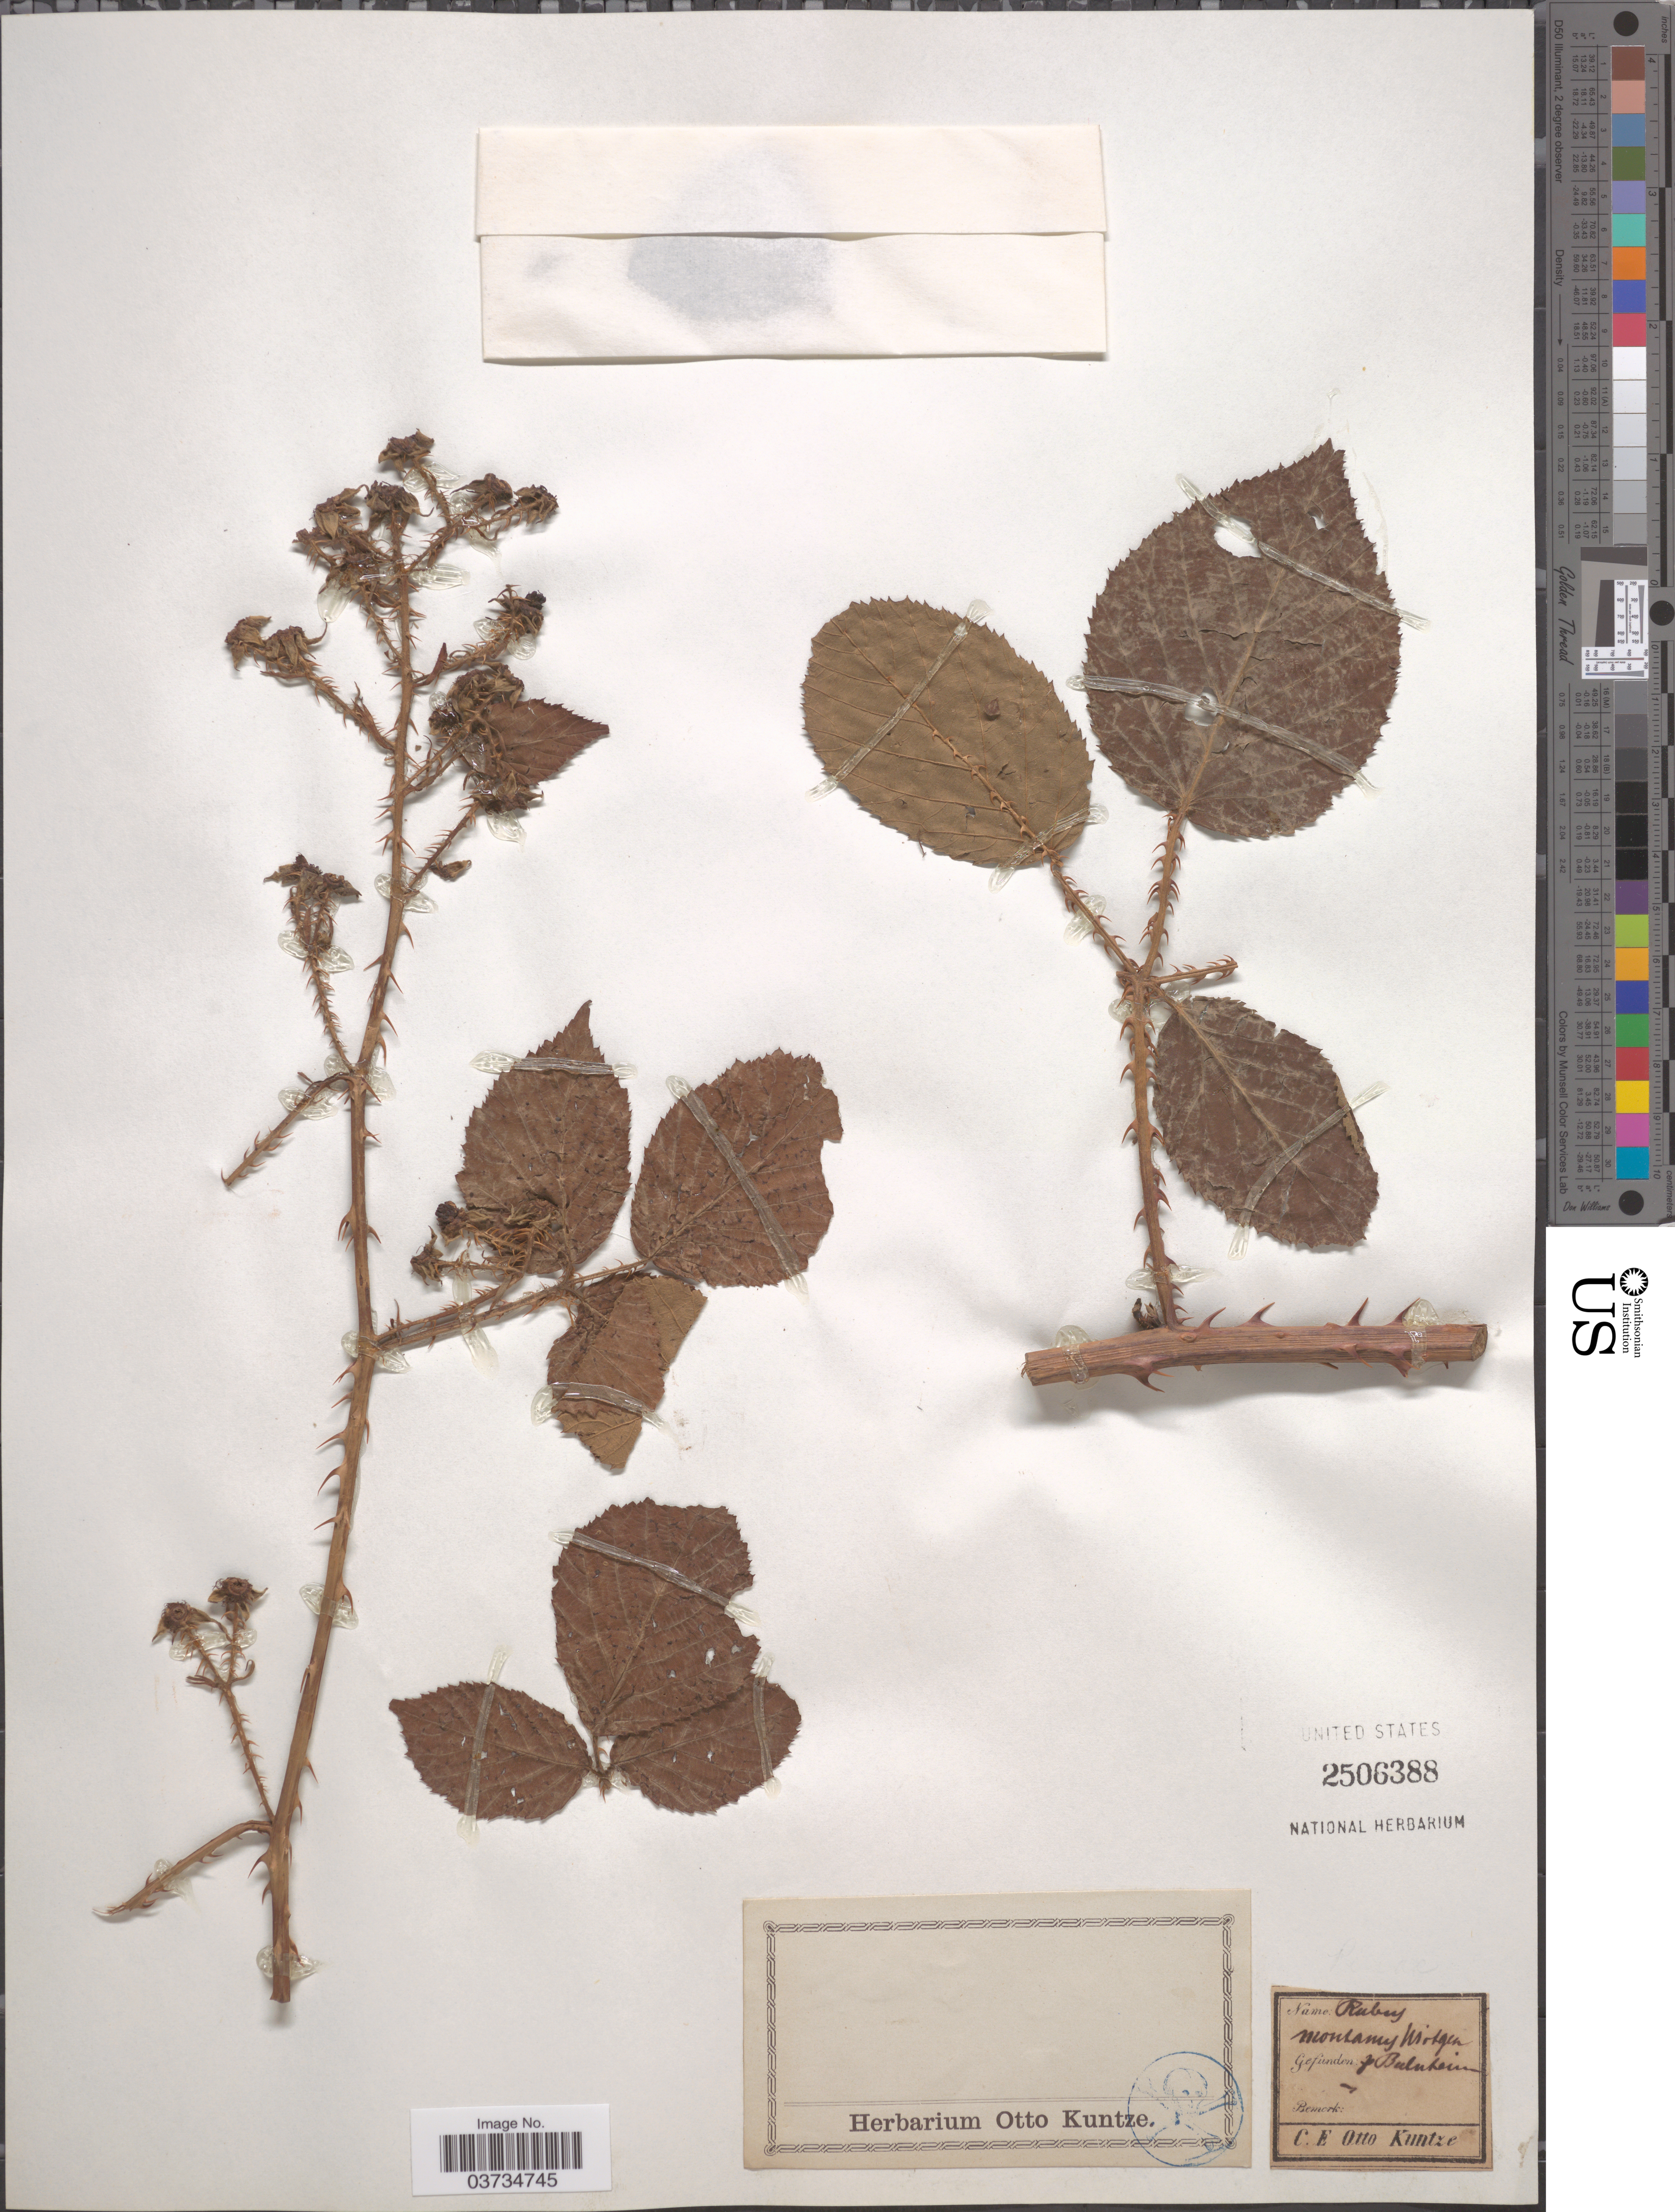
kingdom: Plantae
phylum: Tracheophyta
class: Magnoliopsida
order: Rosales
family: Rosaceae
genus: Rubus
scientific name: Rubus montanus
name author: (Porter) Porter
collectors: C.E.O. Kuntze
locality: [illegible text] Buluteim[interpreted].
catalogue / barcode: US 2506388